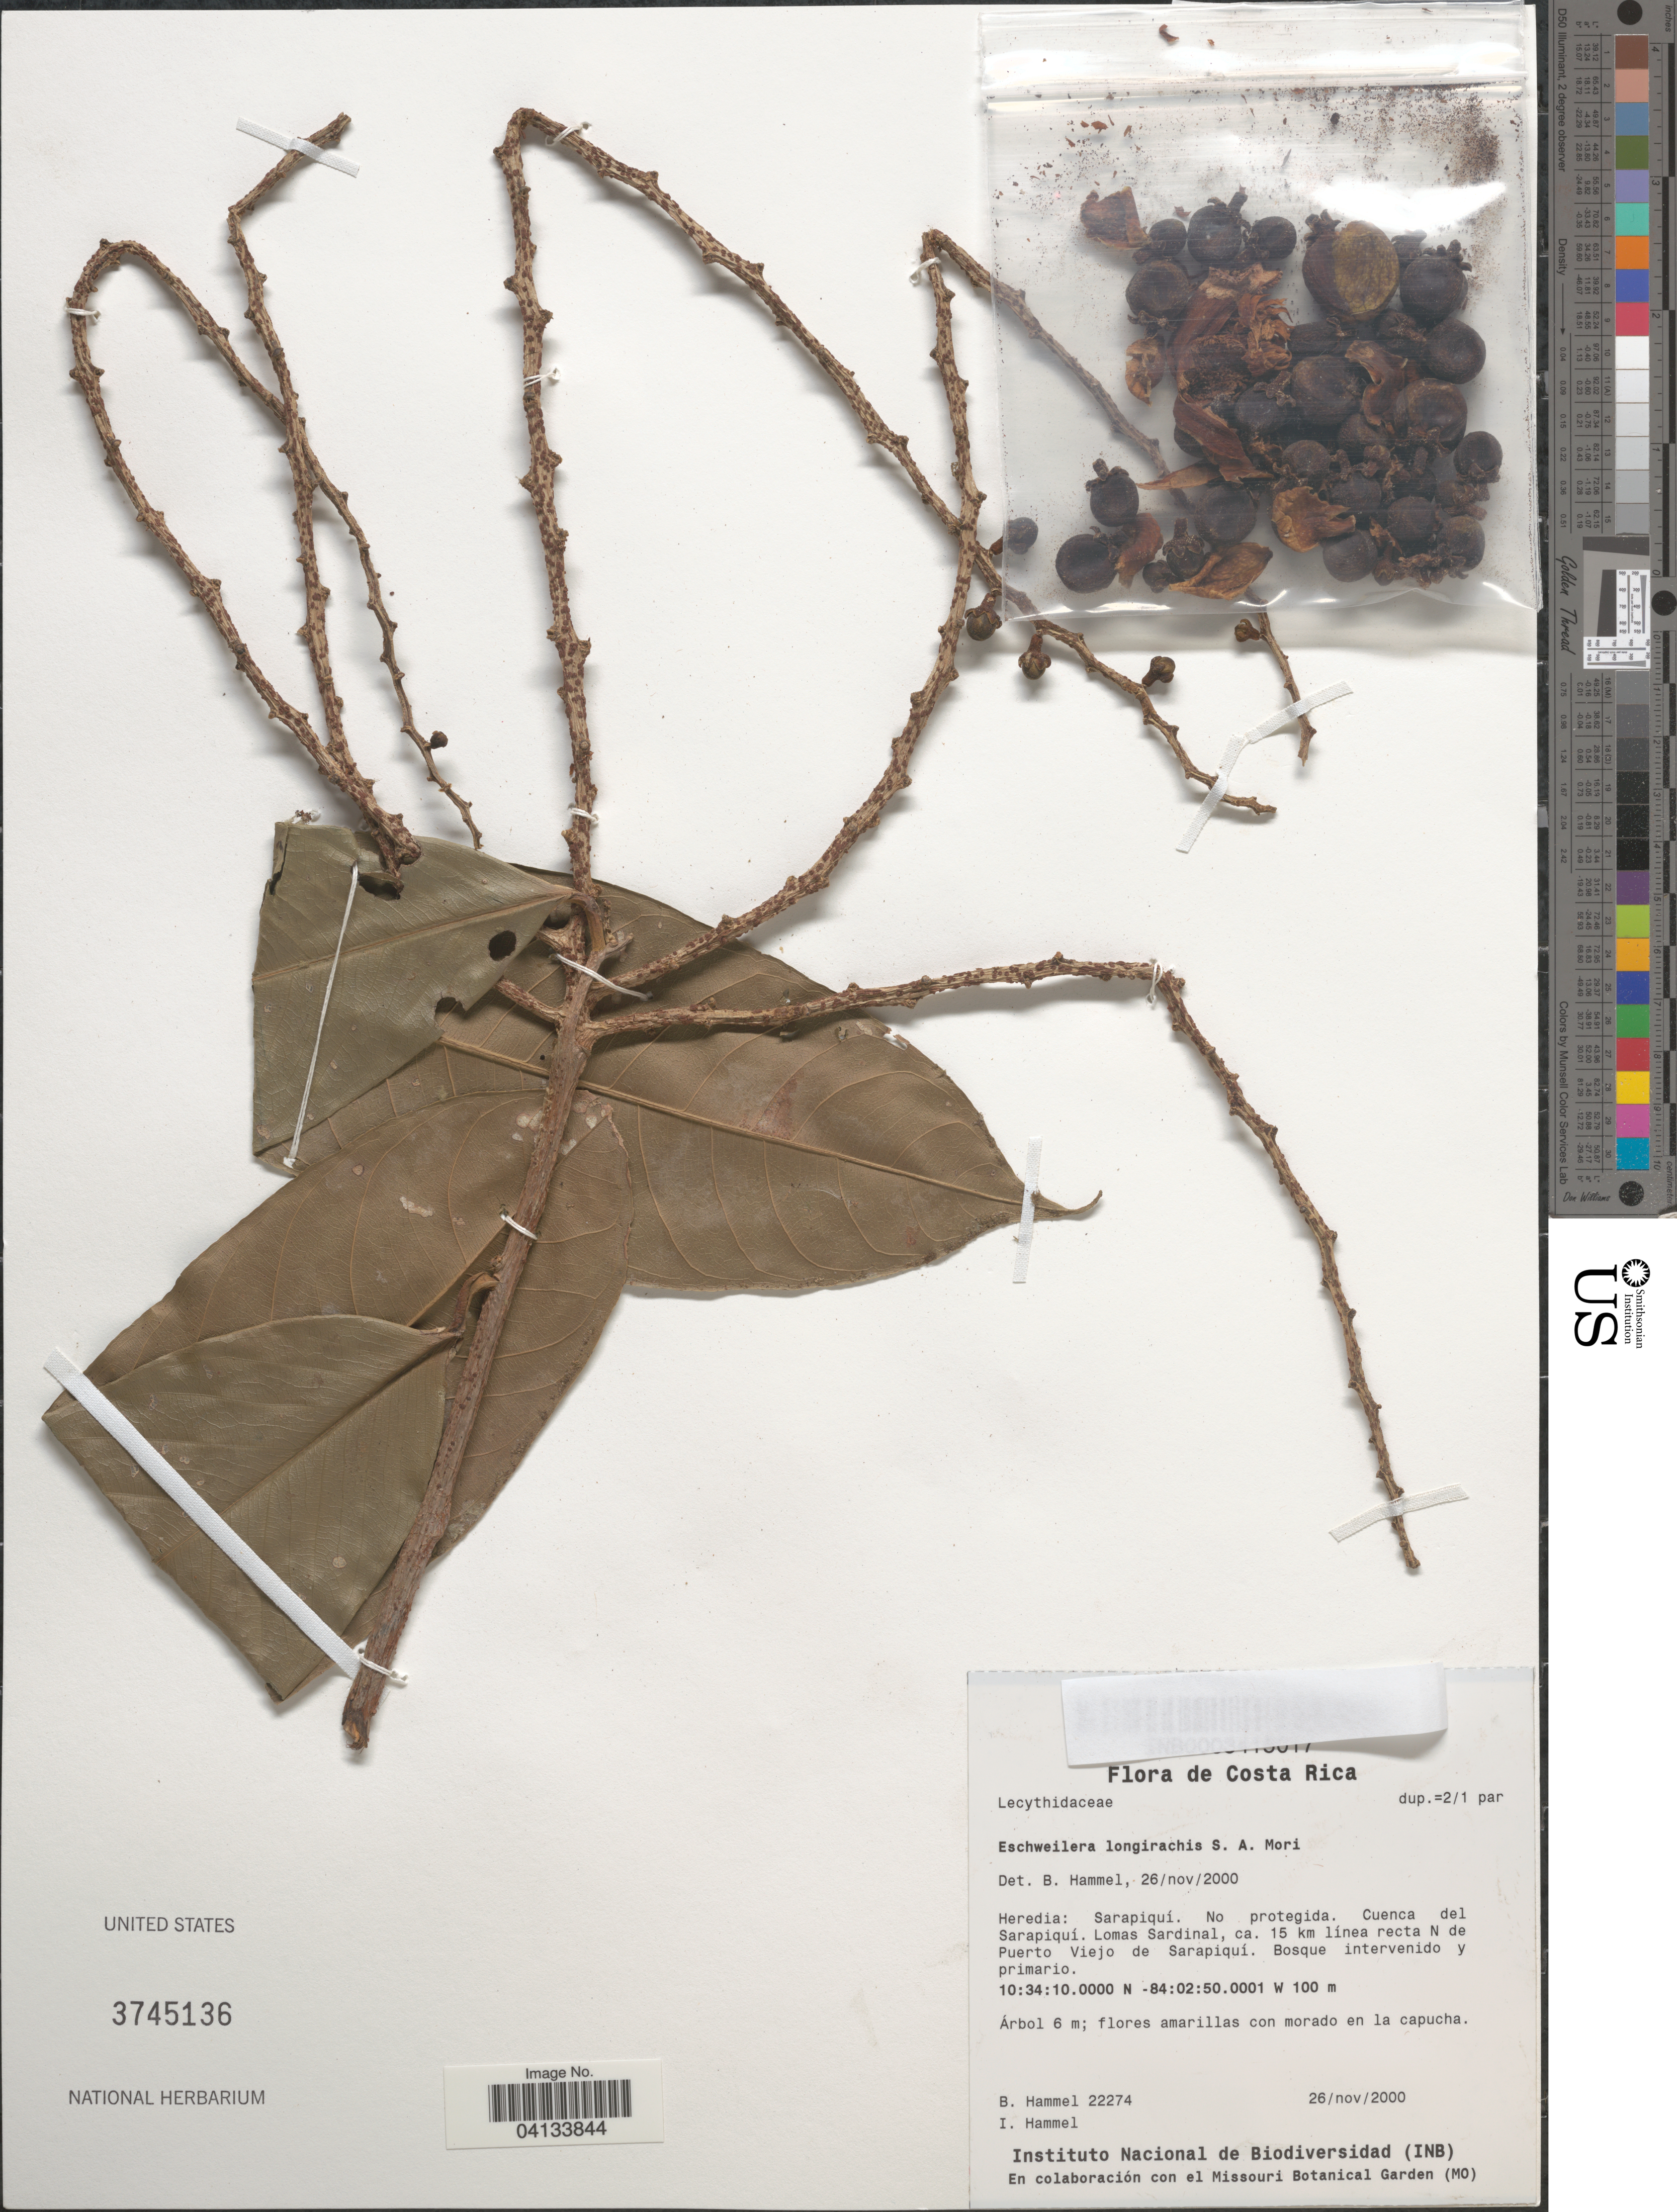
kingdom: Plantae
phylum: Tracheophyta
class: Magnoliopsida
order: Ericales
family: Lecythidaceae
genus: Eschweilera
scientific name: Eschweilera longirachis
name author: S.A. Mori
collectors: B. Hammel & I. Hammel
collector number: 22274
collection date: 2000-11-26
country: Costa Rica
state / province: Heredia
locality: Sarapiquí. No protegida. Cuenca del Sarapiquí. Lomas Sardinal, ca. 15 km línea recta N de Puerto Viejo de Sarapiquí.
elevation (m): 100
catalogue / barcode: US 3745136